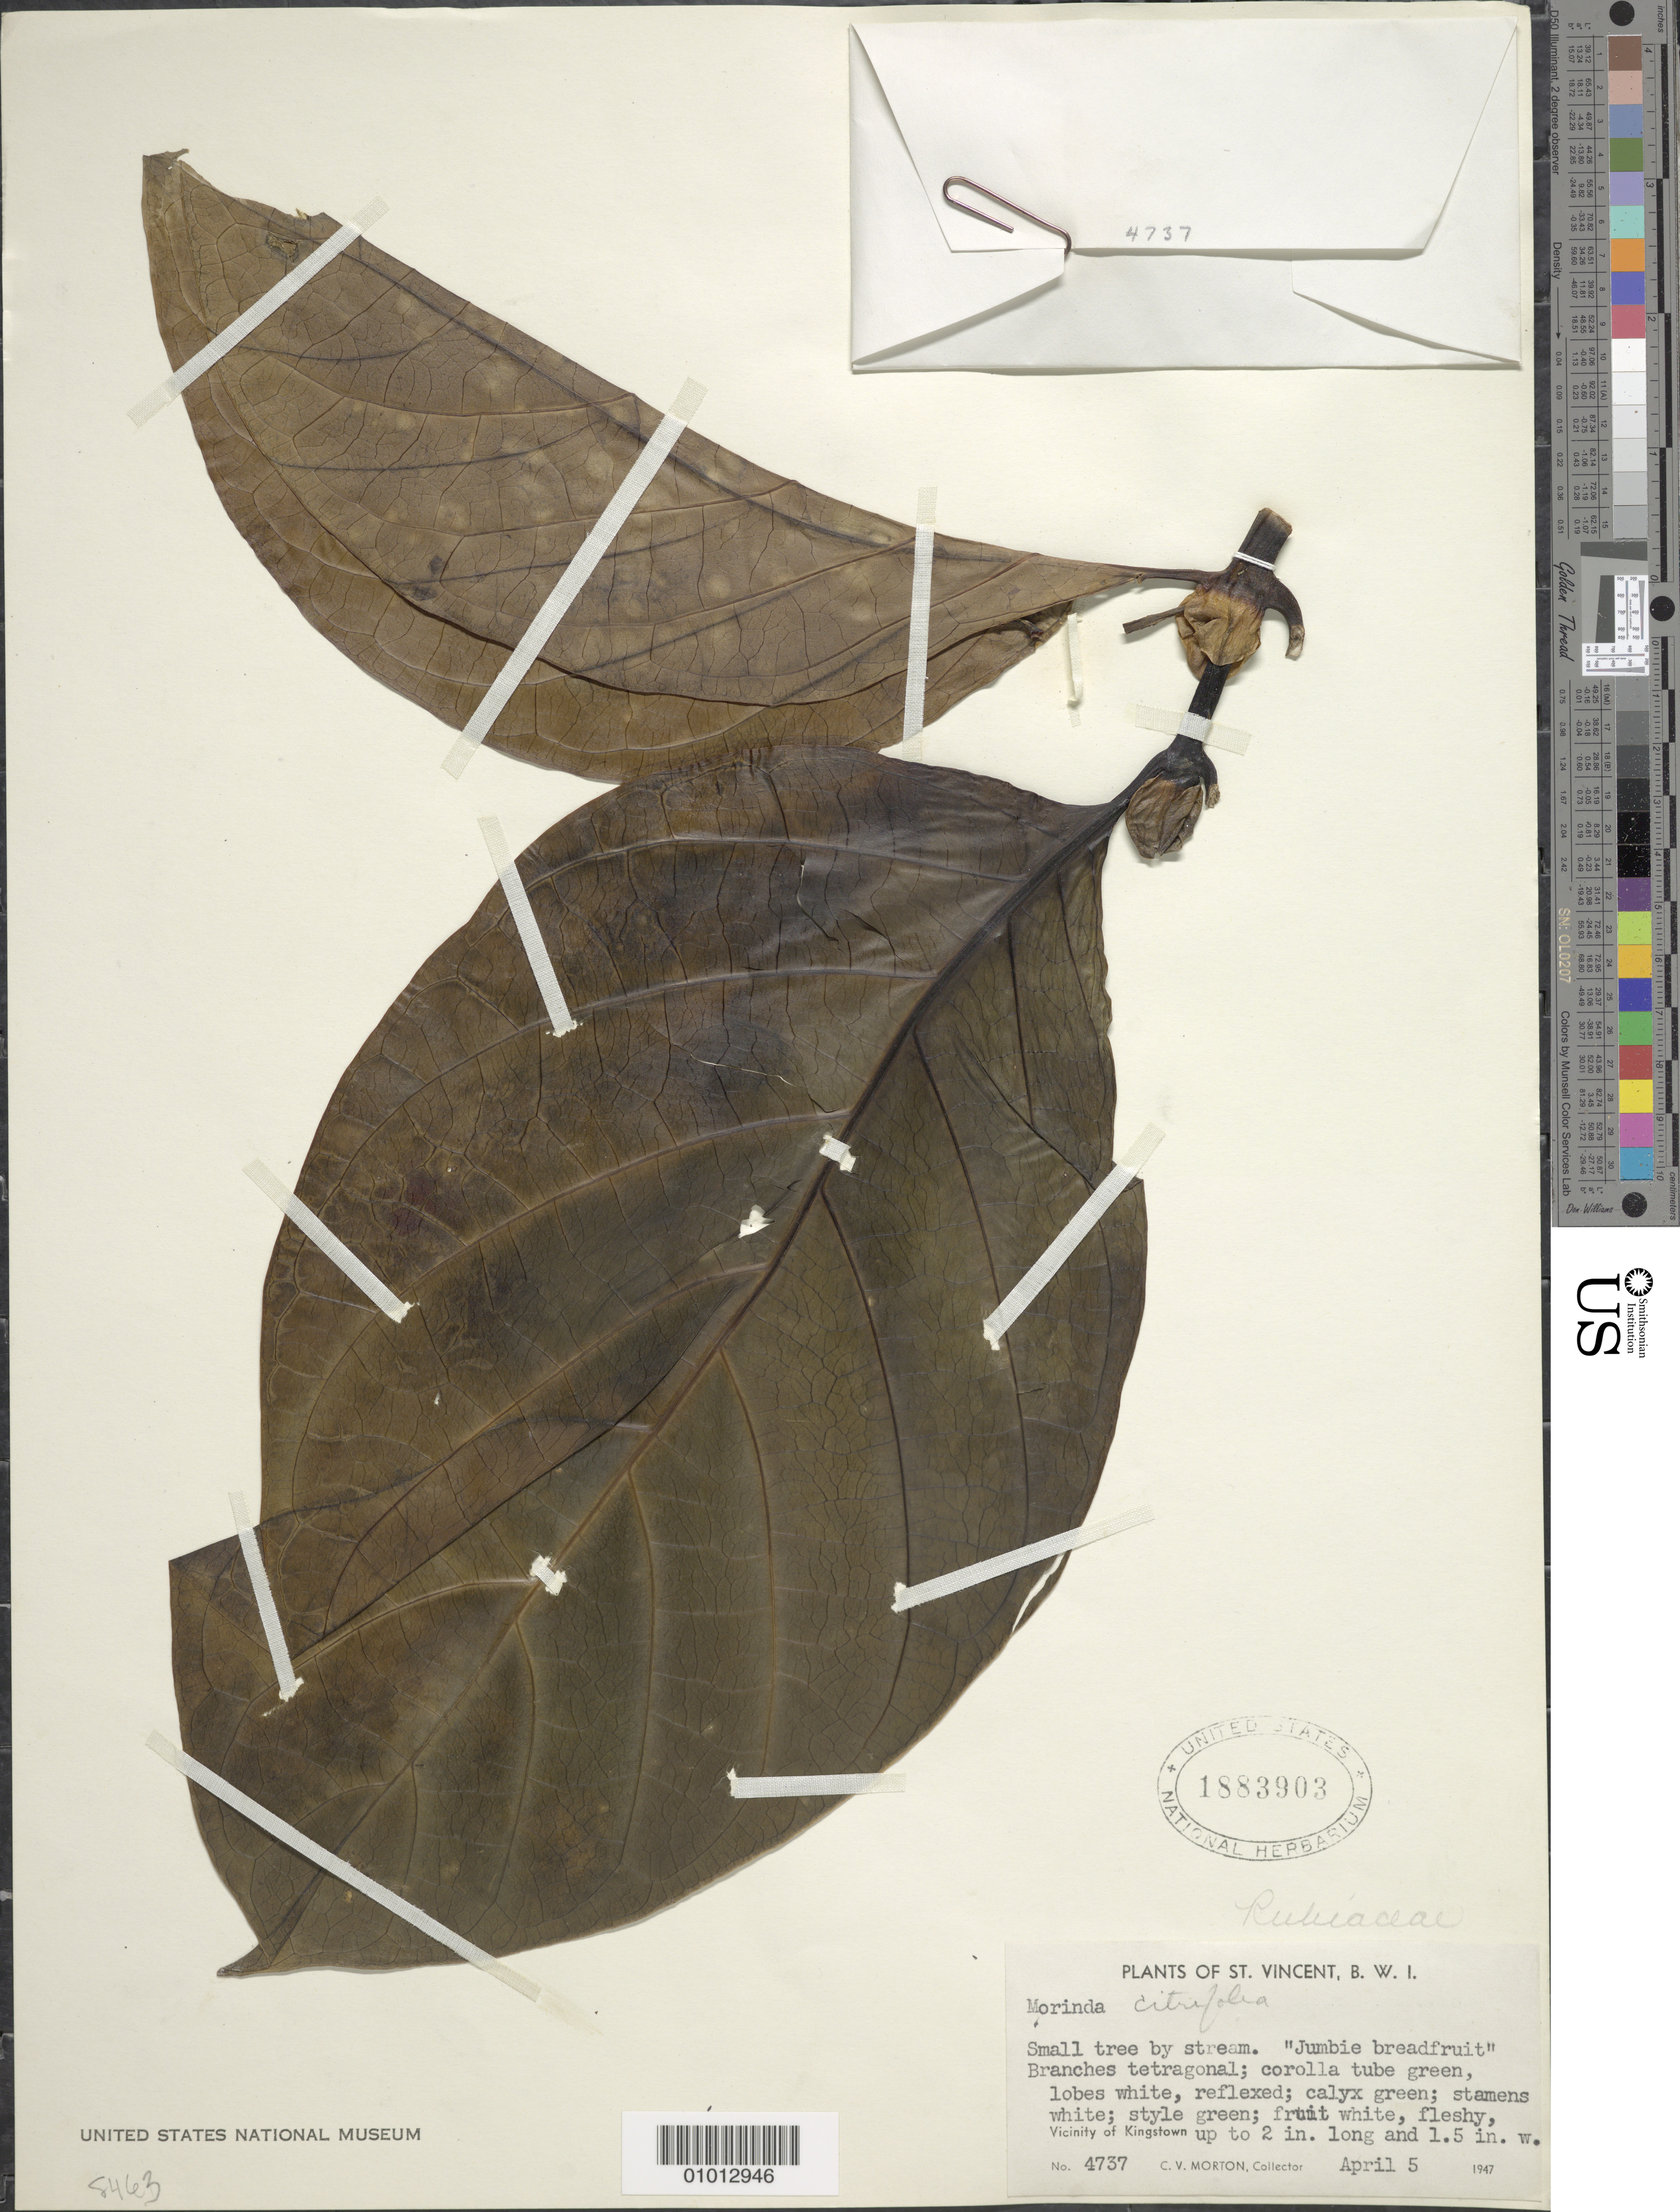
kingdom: Plantae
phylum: Tracheophyta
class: Magnoliopsida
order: Gentianales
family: Rubiaceae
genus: Morinda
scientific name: Morinda citrifolia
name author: L.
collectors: C. V. Morton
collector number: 4737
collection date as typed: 05 Apr 1947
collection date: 1947-04-05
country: St. Vincent - Grenadines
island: St. Vincent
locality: Vicinity of Kingston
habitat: By stream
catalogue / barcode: US 1883903